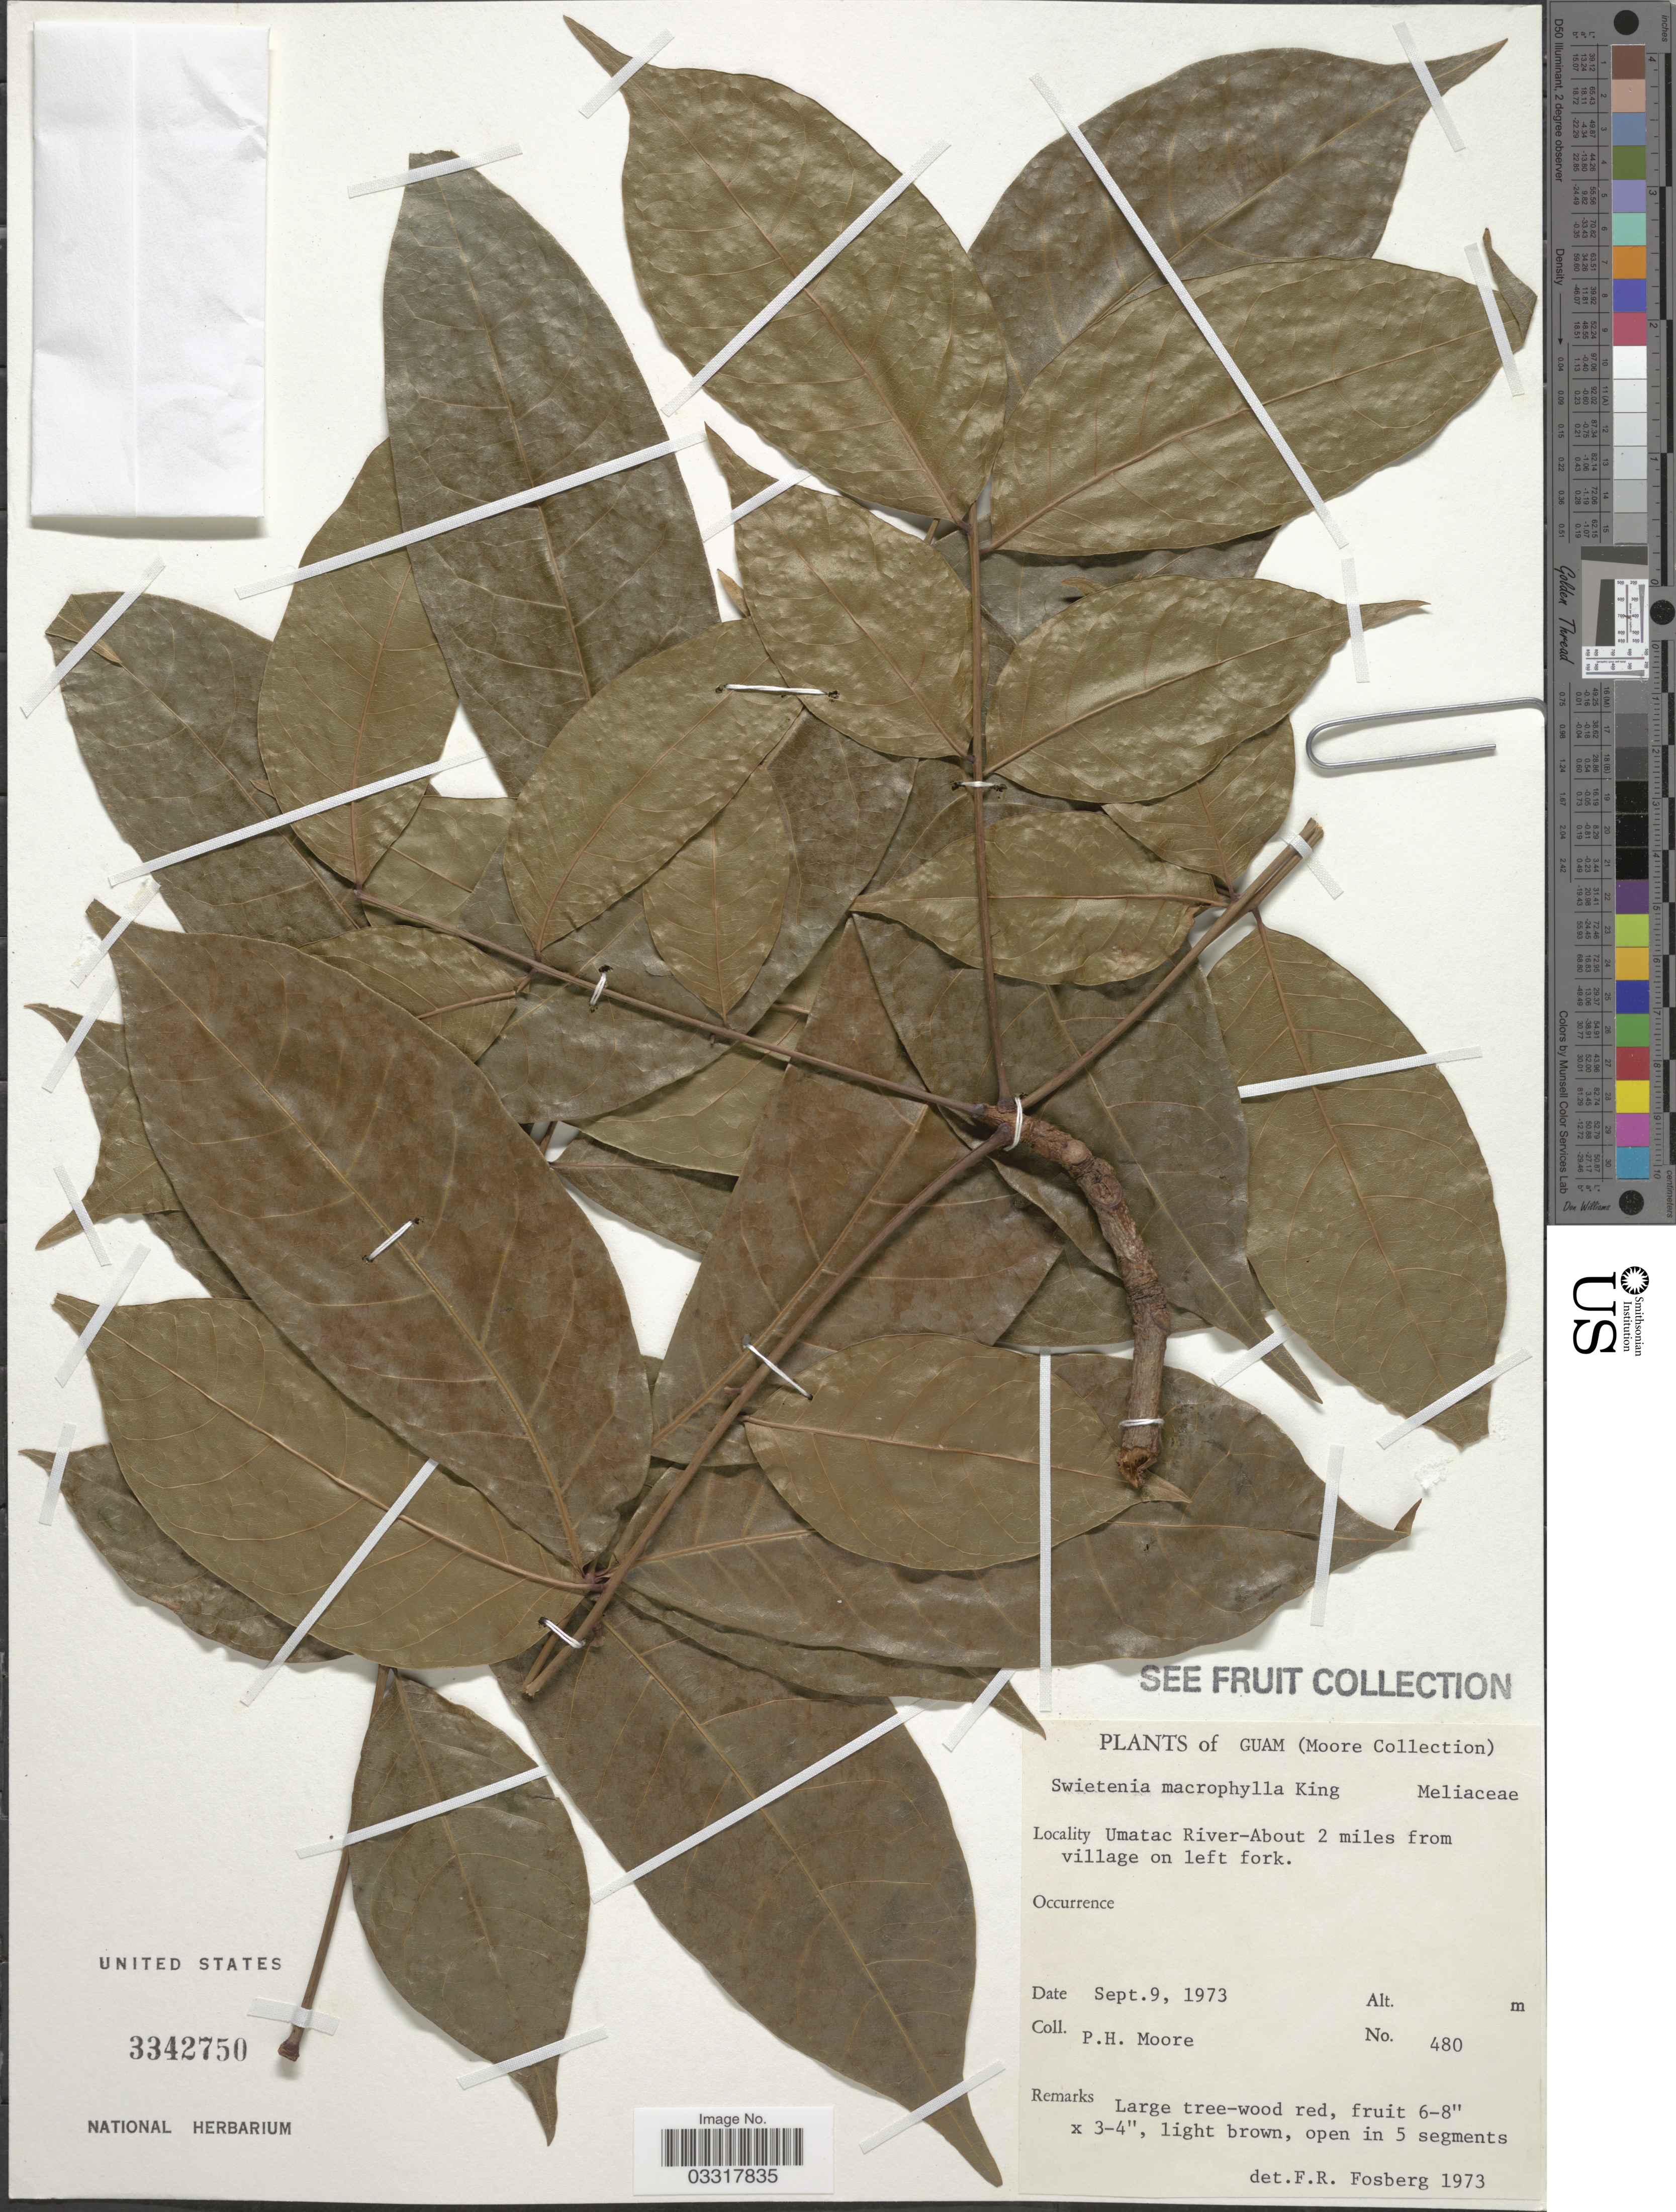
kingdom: Plantae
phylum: Tracheophyta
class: Magnoliopsida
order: Sapindales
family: Meliaceae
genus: Swietenia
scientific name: Swietenia macrophylla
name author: King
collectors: P. H. Moore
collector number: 480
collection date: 1973-09-09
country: Guam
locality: Umatac River- About 2 miles from village on left fork.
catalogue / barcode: US 3342750